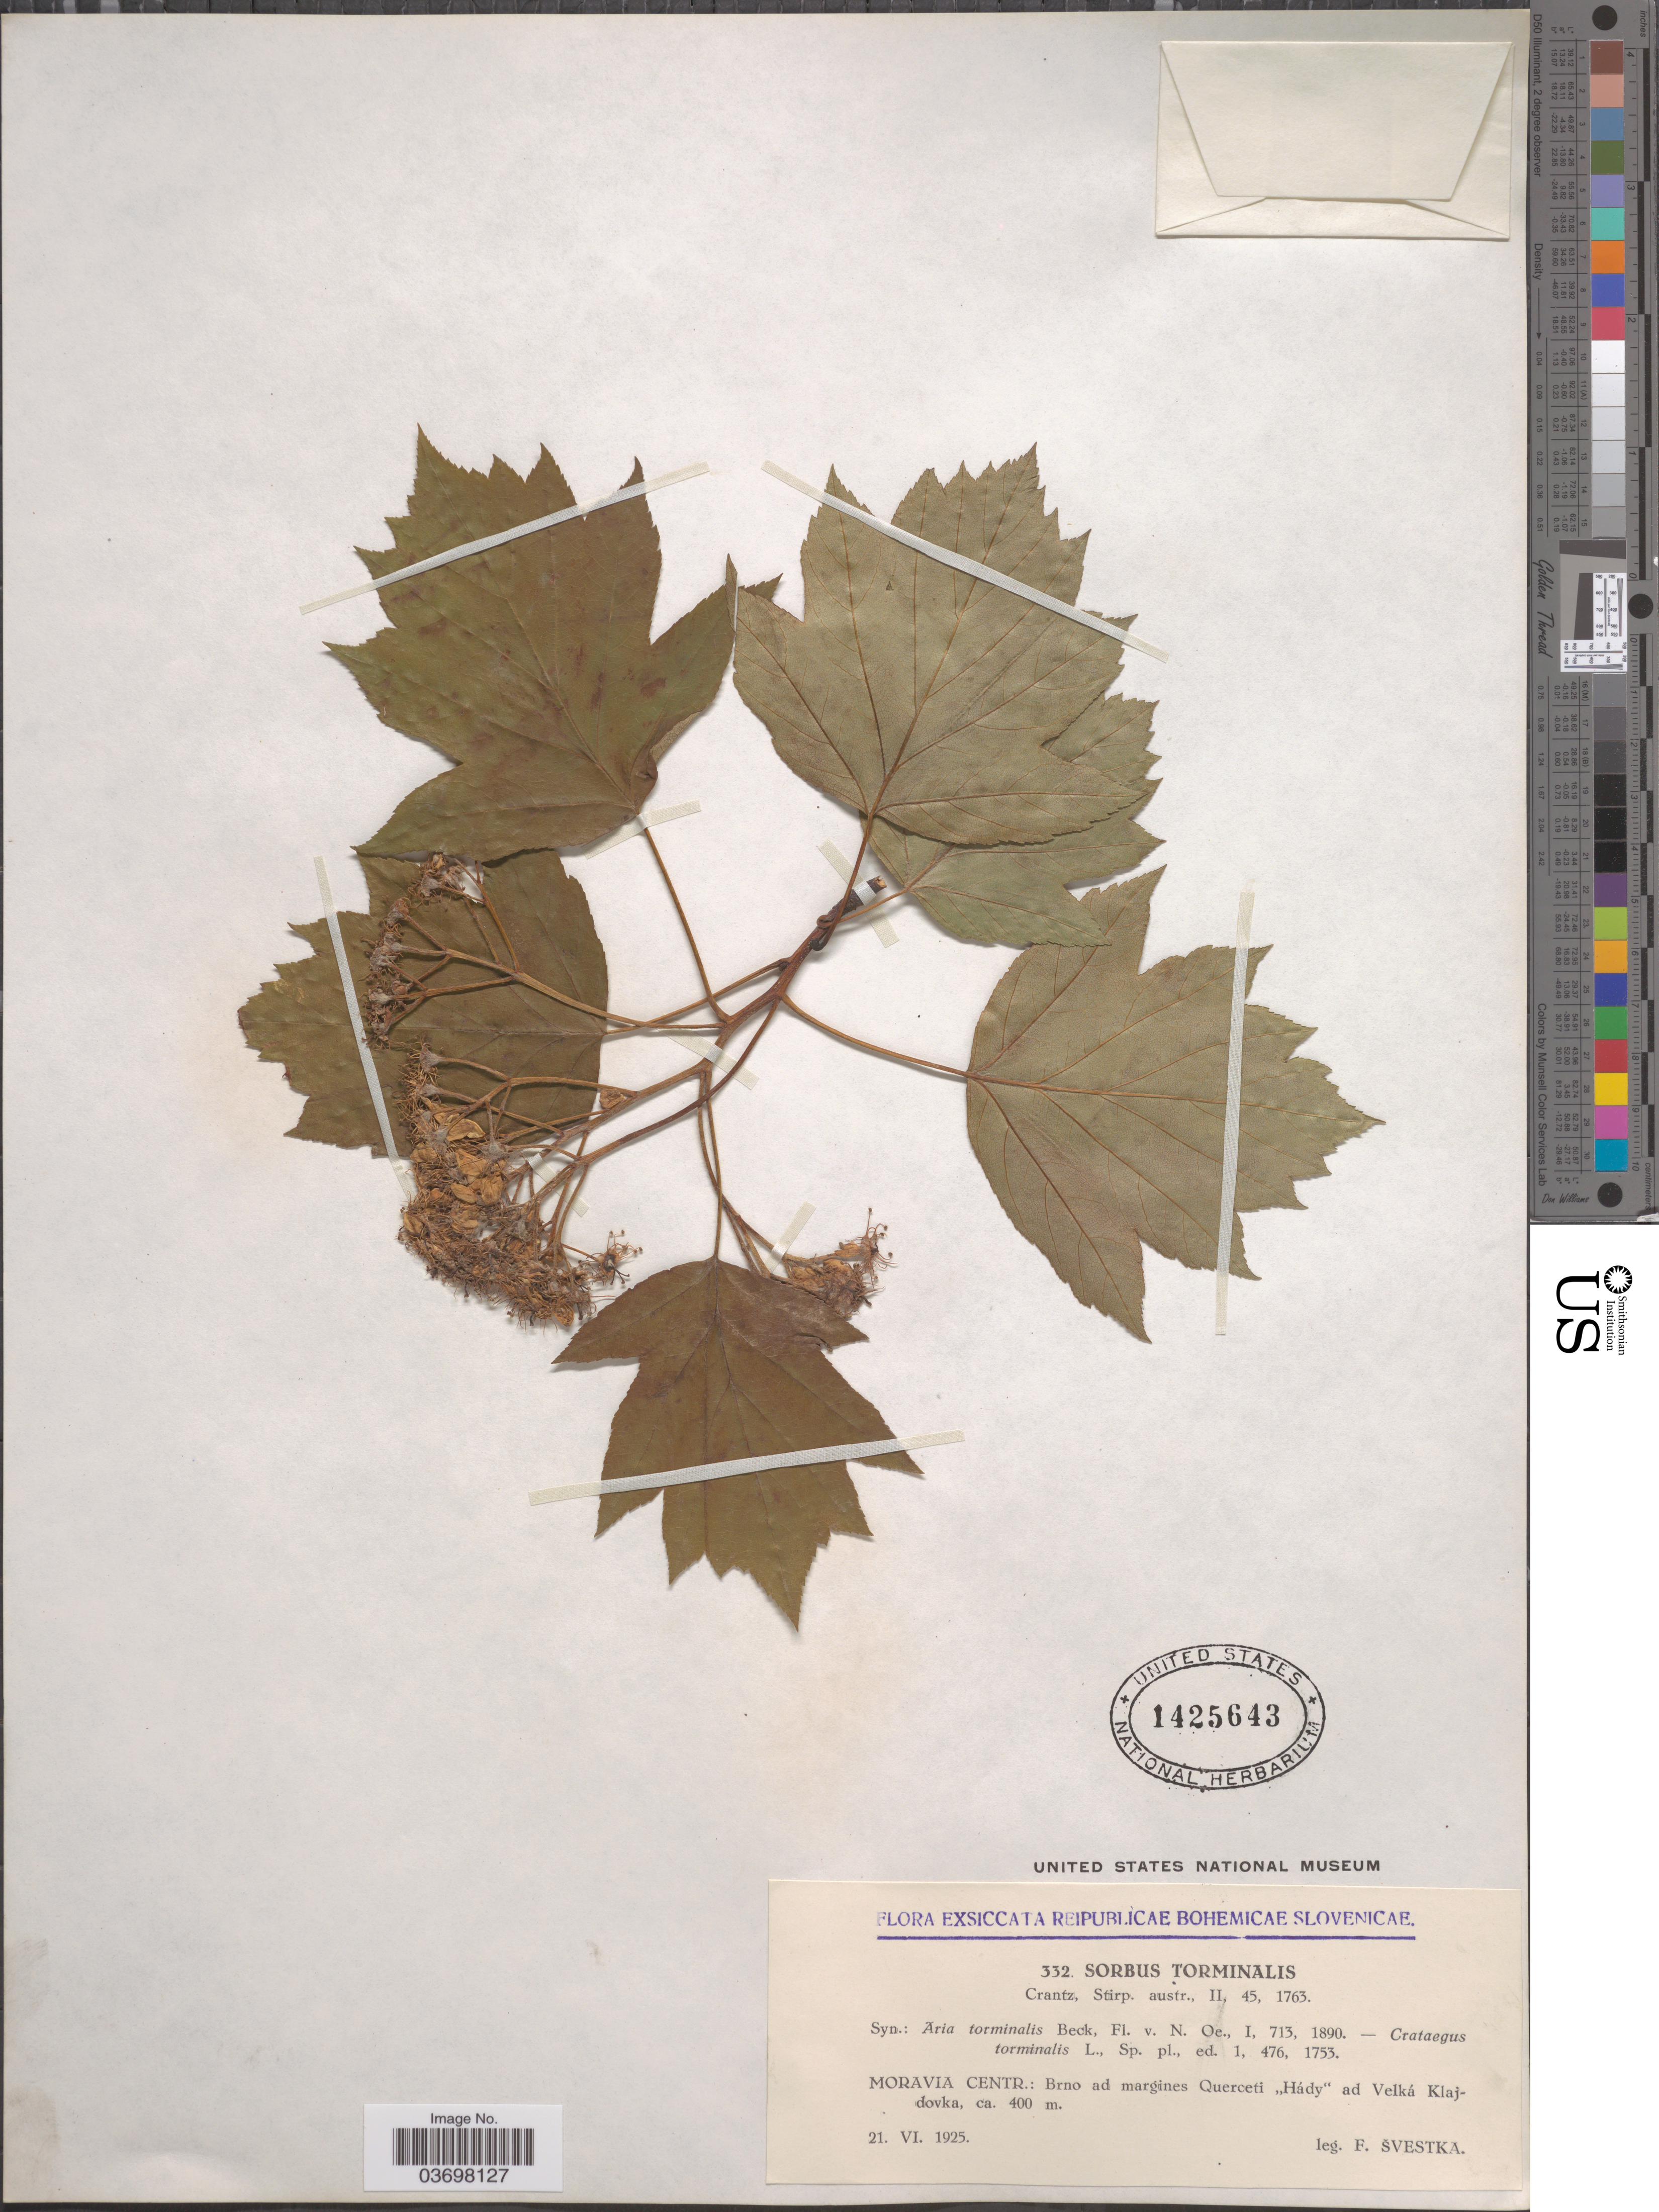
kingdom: Plantae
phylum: Tracheophyta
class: Magnoliopsida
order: Rosales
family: Rosaceae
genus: Sorbus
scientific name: Sorbus torminalis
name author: (L.) Crantz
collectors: F. Svestka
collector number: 332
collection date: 1925-06-21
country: Czechia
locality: Reipublicae Bohemicae Slovenicae. Moravia Centr.: Brno ad margines Querceti "Hády" ad Velká Klajdovka.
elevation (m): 400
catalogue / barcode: US 1425643